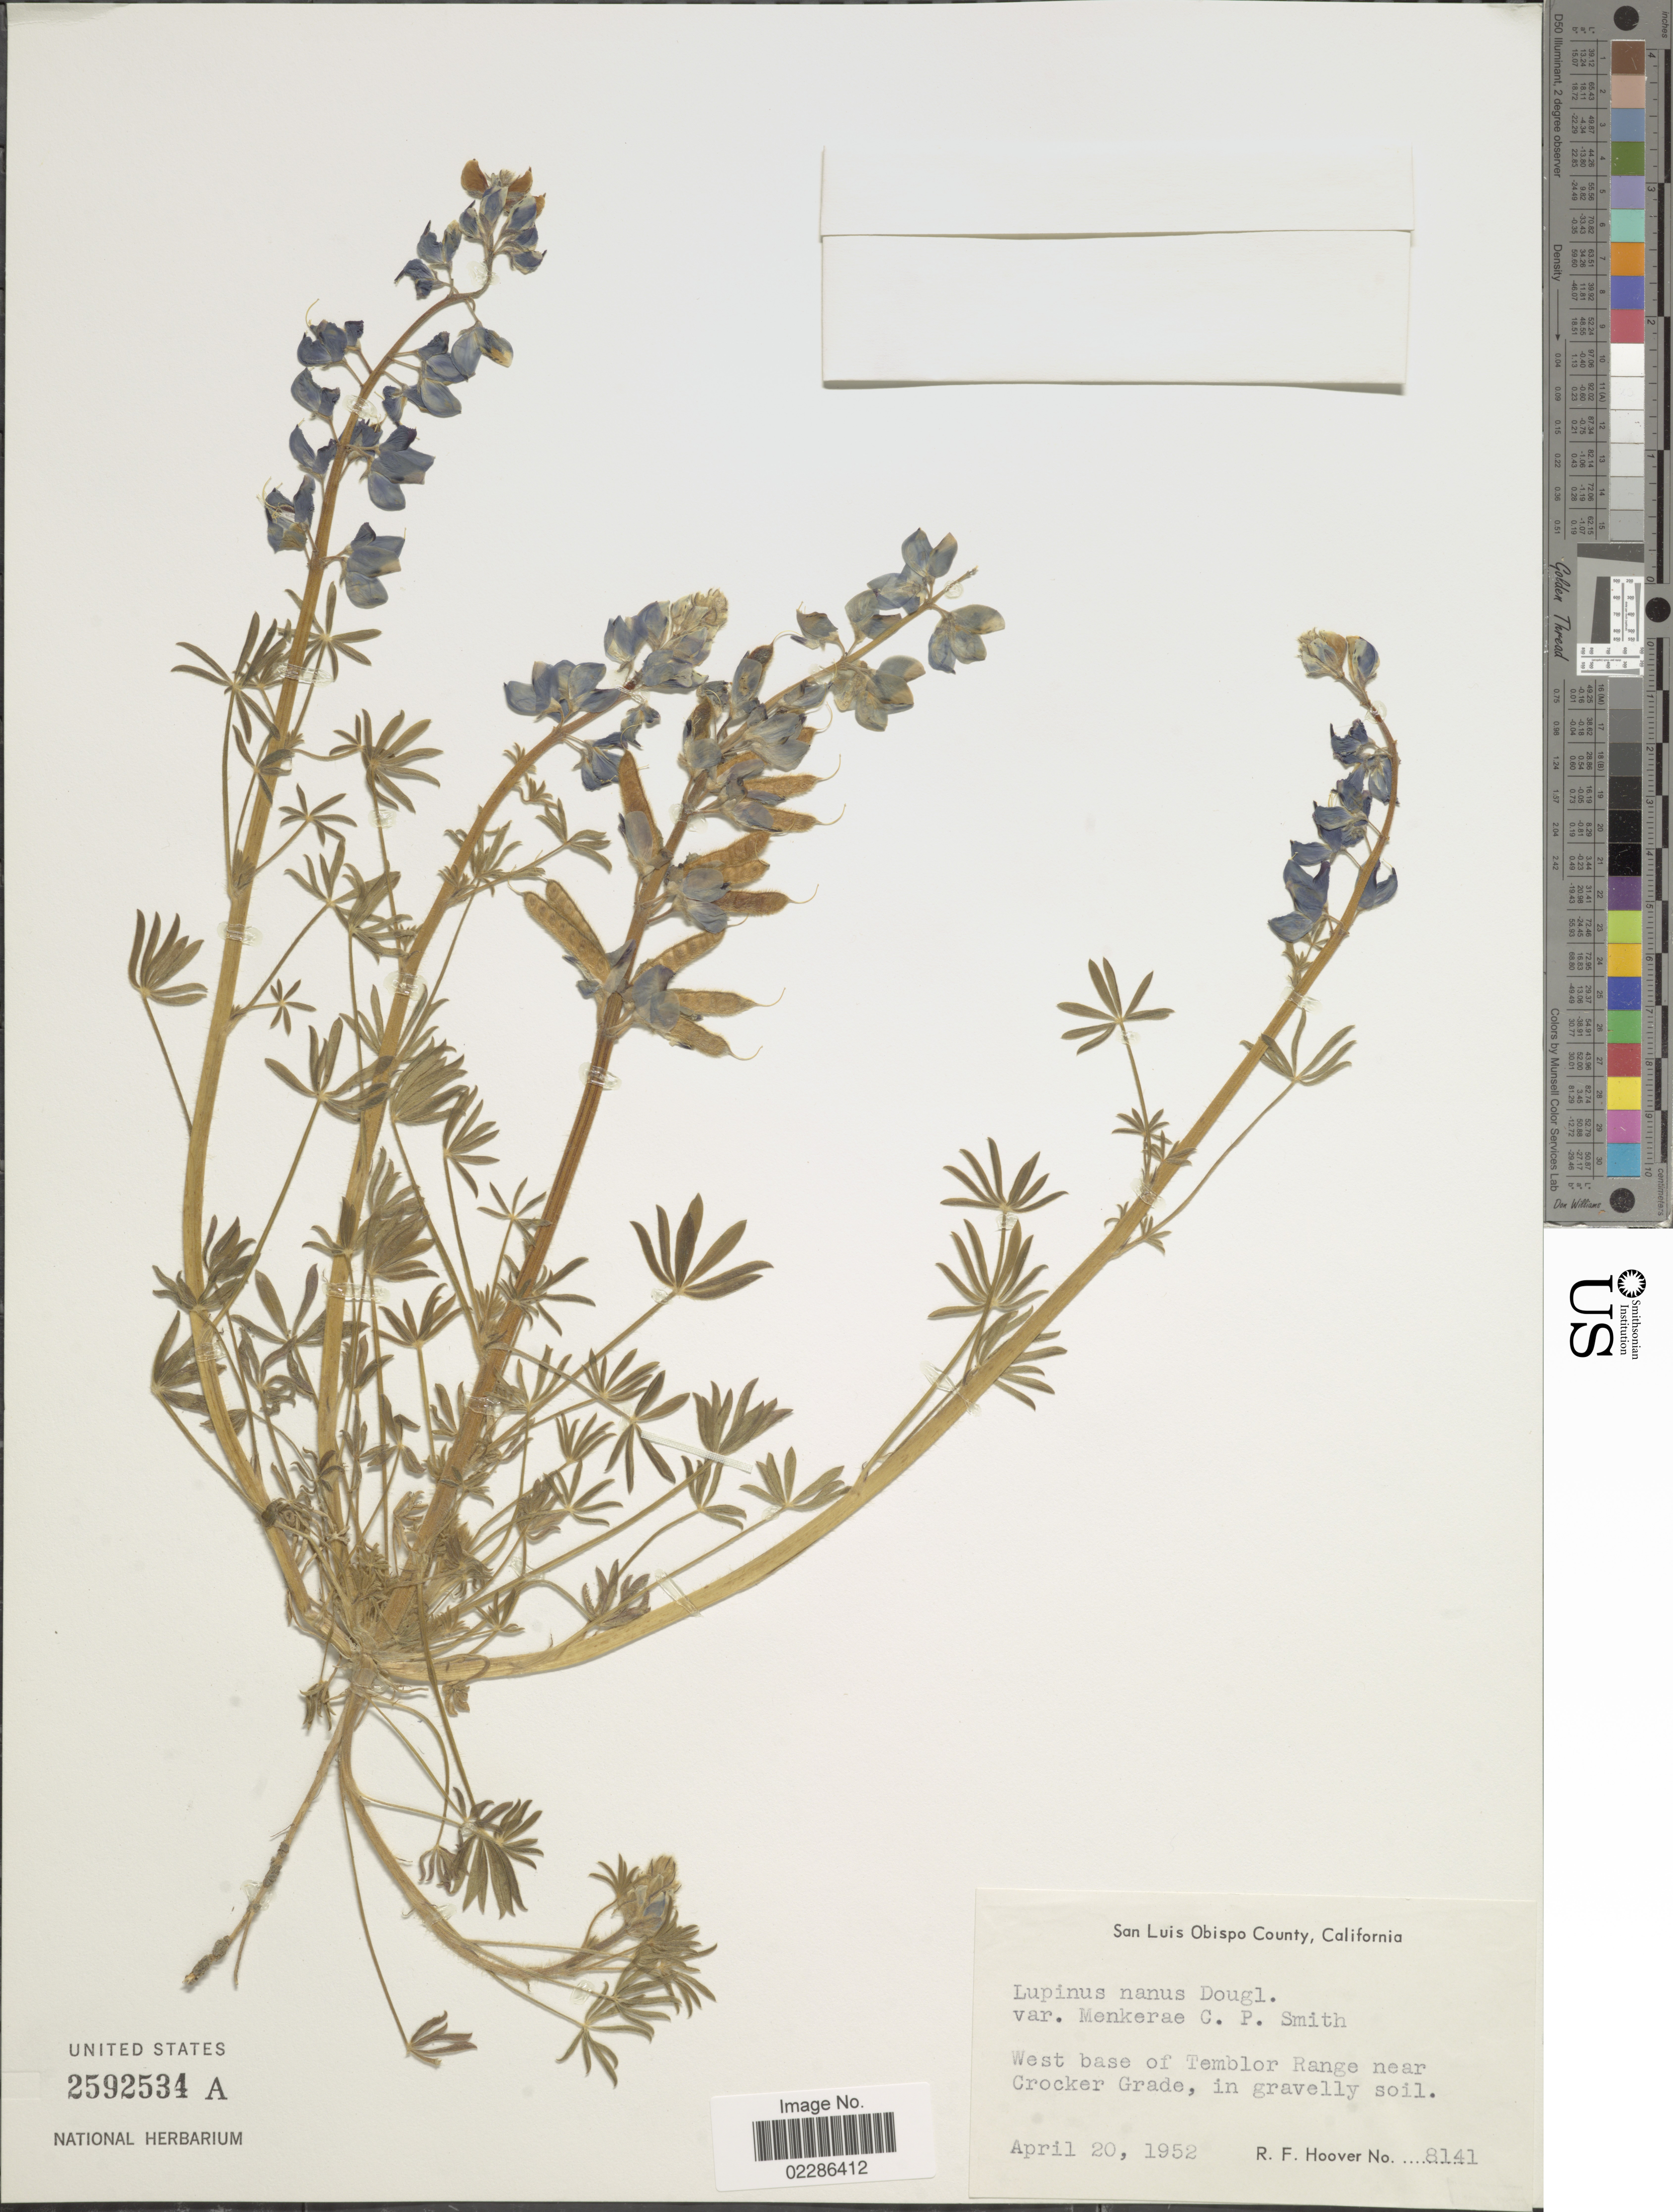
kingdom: Plantae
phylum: Tracheophyta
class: Magnoliopsida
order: Fabales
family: Fabaceae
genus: Lupinus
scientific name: Lupinus nanus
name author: Douglas ex Benth.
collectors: R. F. Hoover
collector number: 8141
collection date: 1952-04-20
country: United States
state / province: California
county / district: San Luis Obispo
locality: San Luis Obispo County, West base of Temblor Range near Croocker Grade, in gravelly soil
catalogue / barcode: US 2592534A